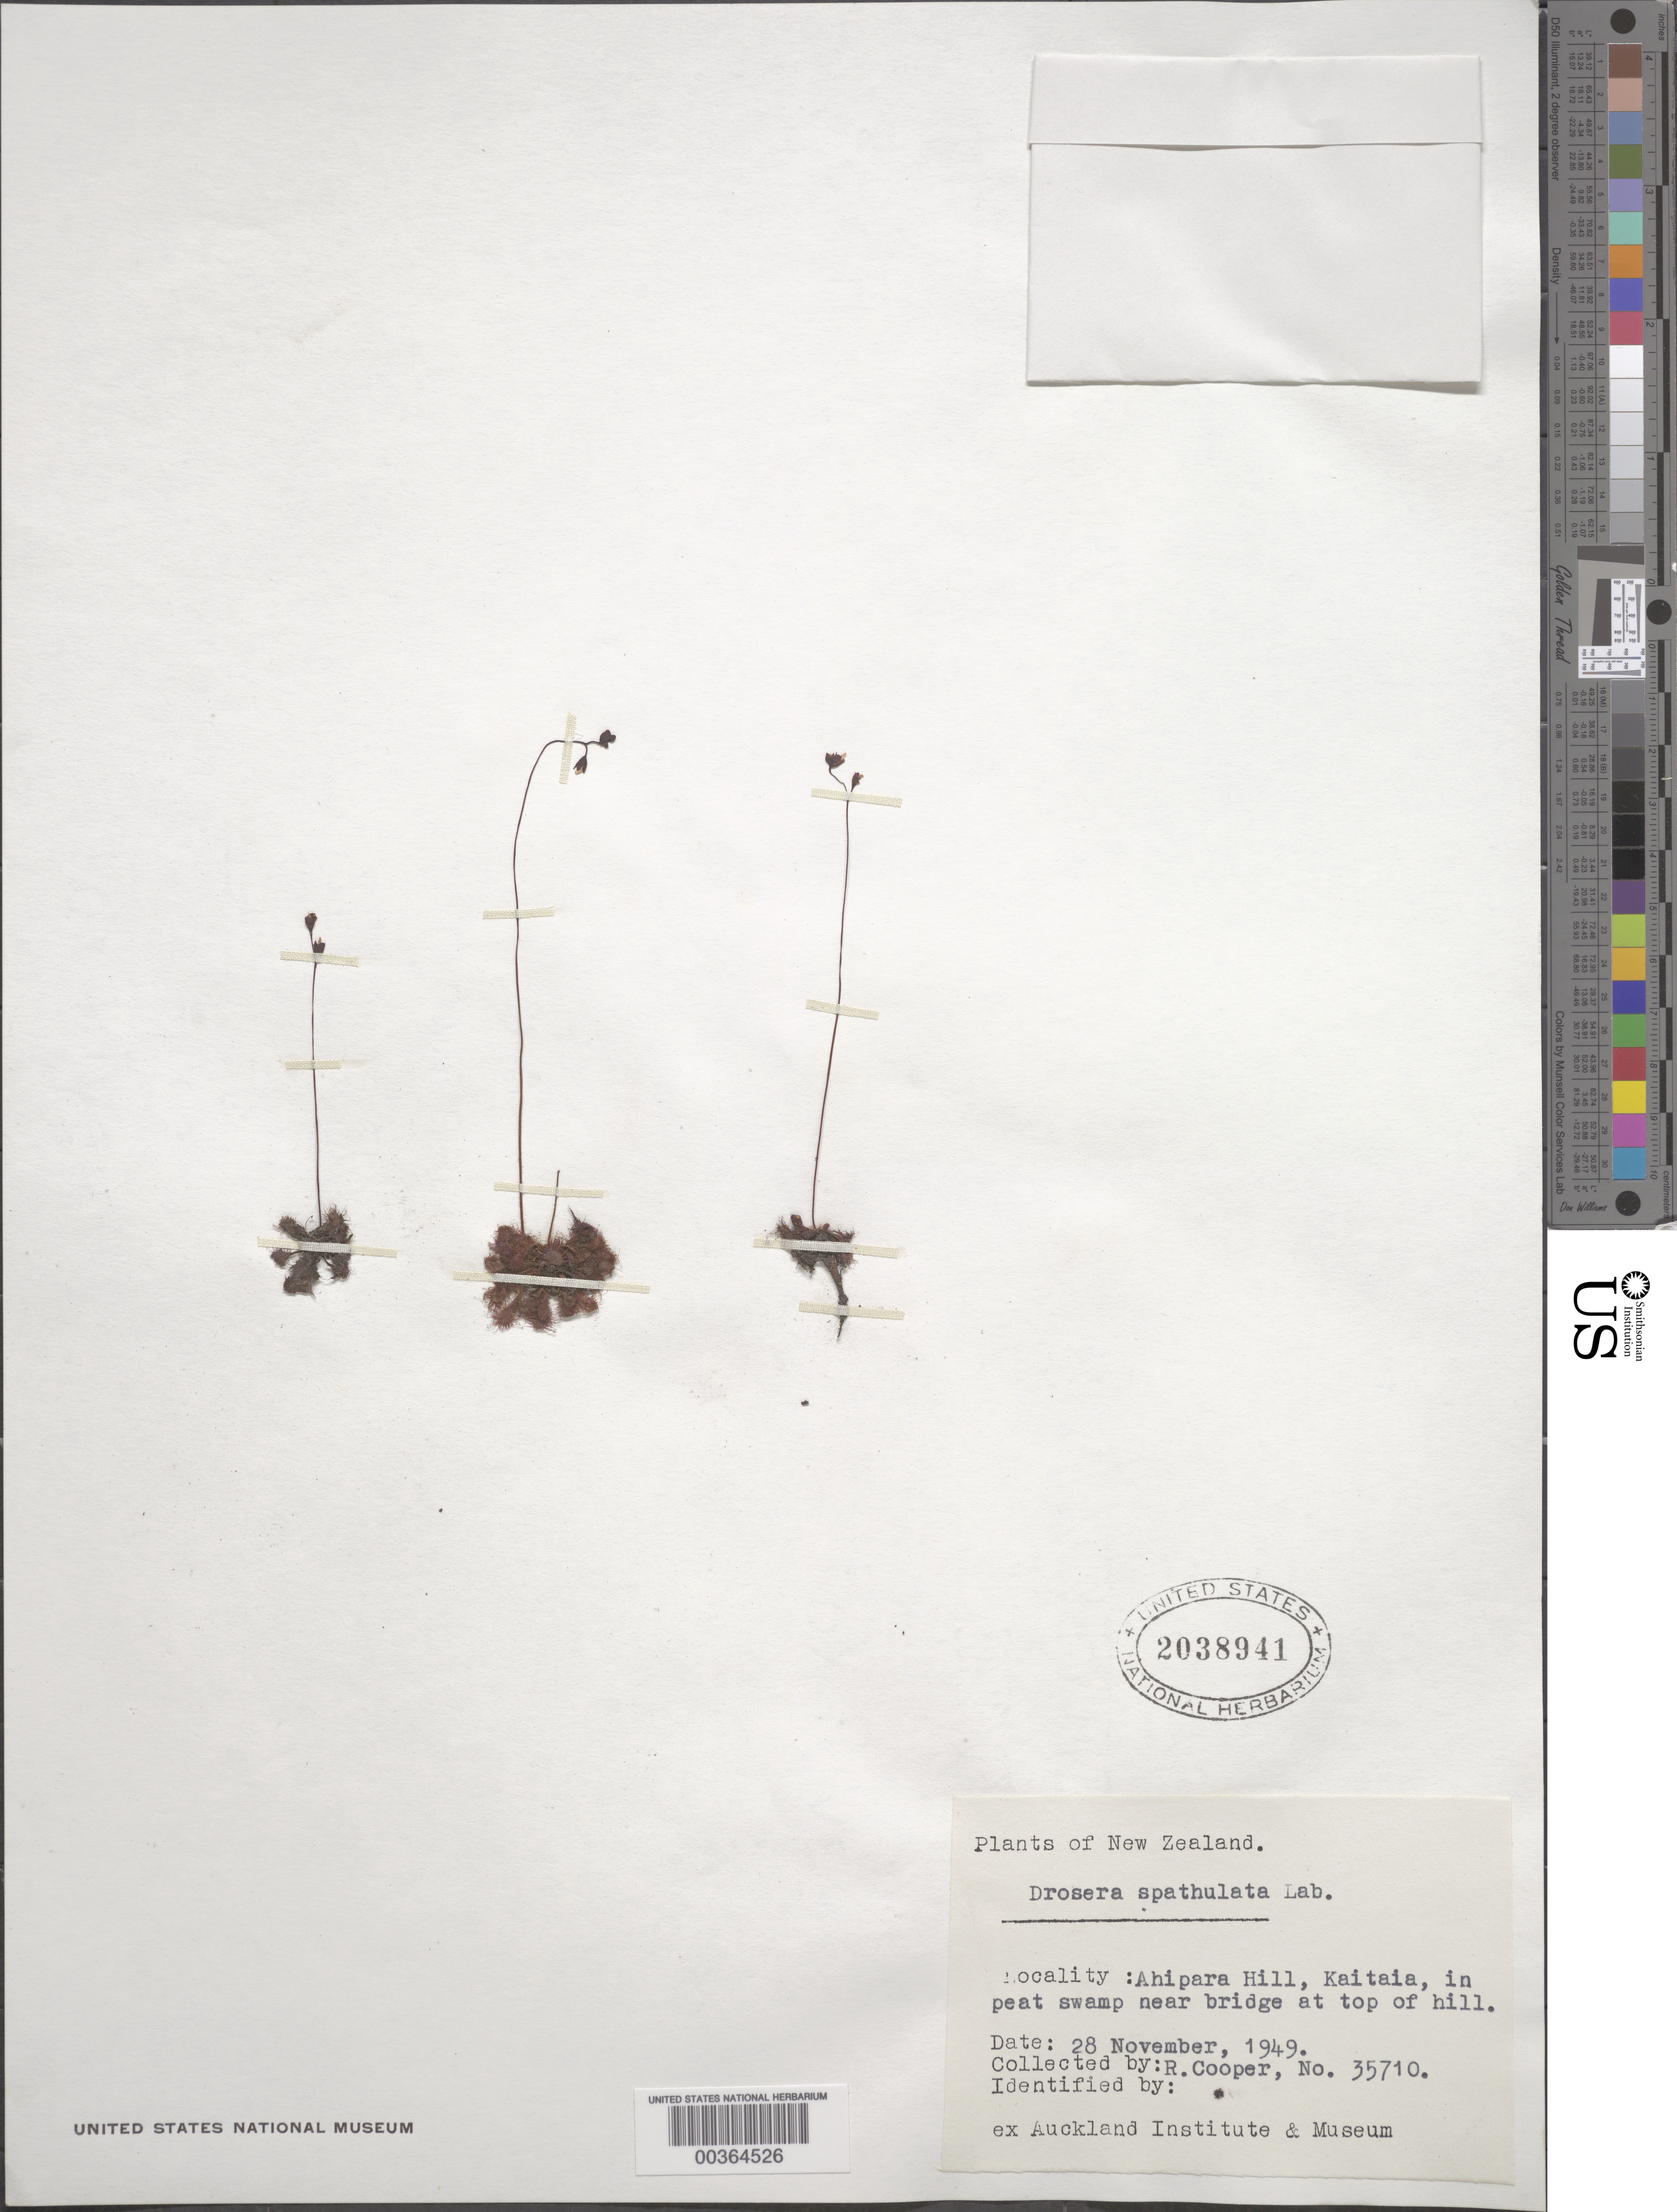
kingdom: Plantae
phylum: Tracheophyta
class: Magnoliopsida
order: Caryophyllales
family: Droseraceae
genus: Drosera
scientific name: Drosera spathulata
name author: Labill.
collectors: R. Cooper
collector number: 35710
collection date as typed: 28 Nov 1949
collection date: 1949-11-28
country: New Zealand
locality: Ahipara hill, kaitaia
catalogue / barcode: US 2308941